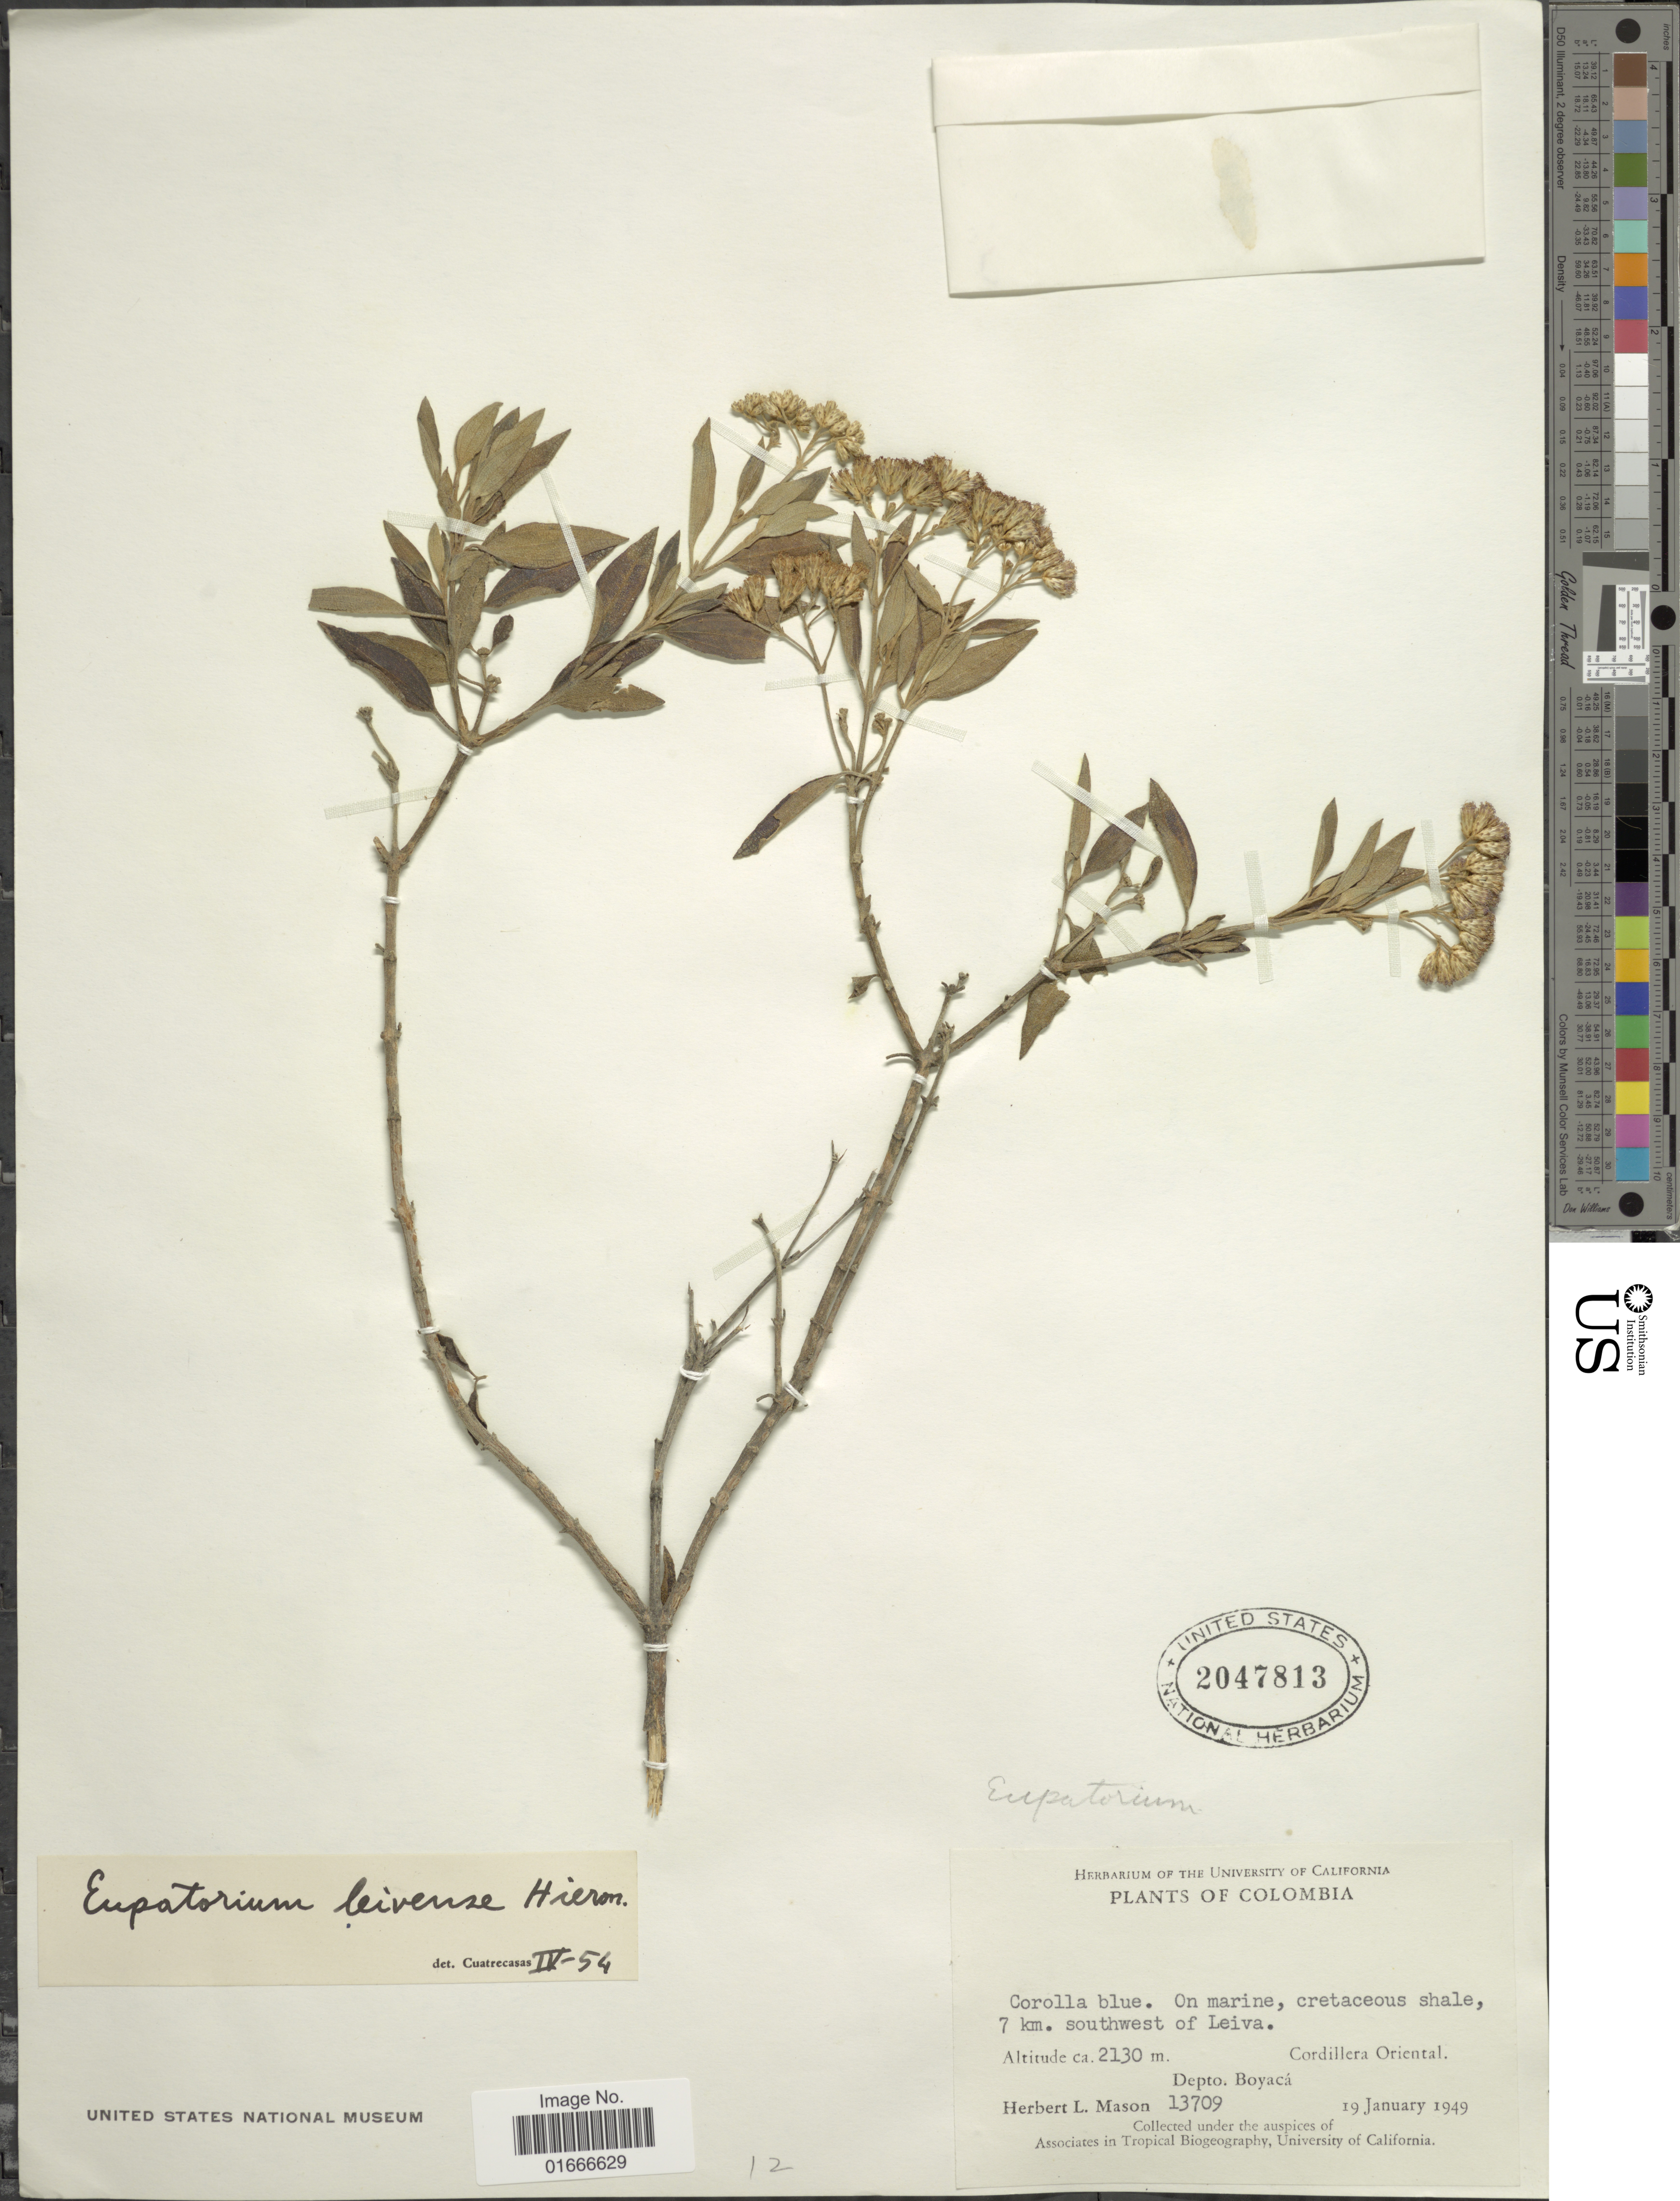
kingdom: Plantae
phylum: Tracheophyta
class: Magnoliopsida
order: Asterales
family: Asteraceae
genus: Chromolaena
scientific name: Chromolaena leivensis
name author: (Hieron.) R.M. King & H. Rob.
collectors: H. L. Mason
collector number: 13709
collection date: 1949-01-19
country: Colombia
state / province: Boyacá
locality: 7 km southwest of Leiva, Cordillera Oriental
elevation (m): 2130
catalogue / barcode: US 2047813